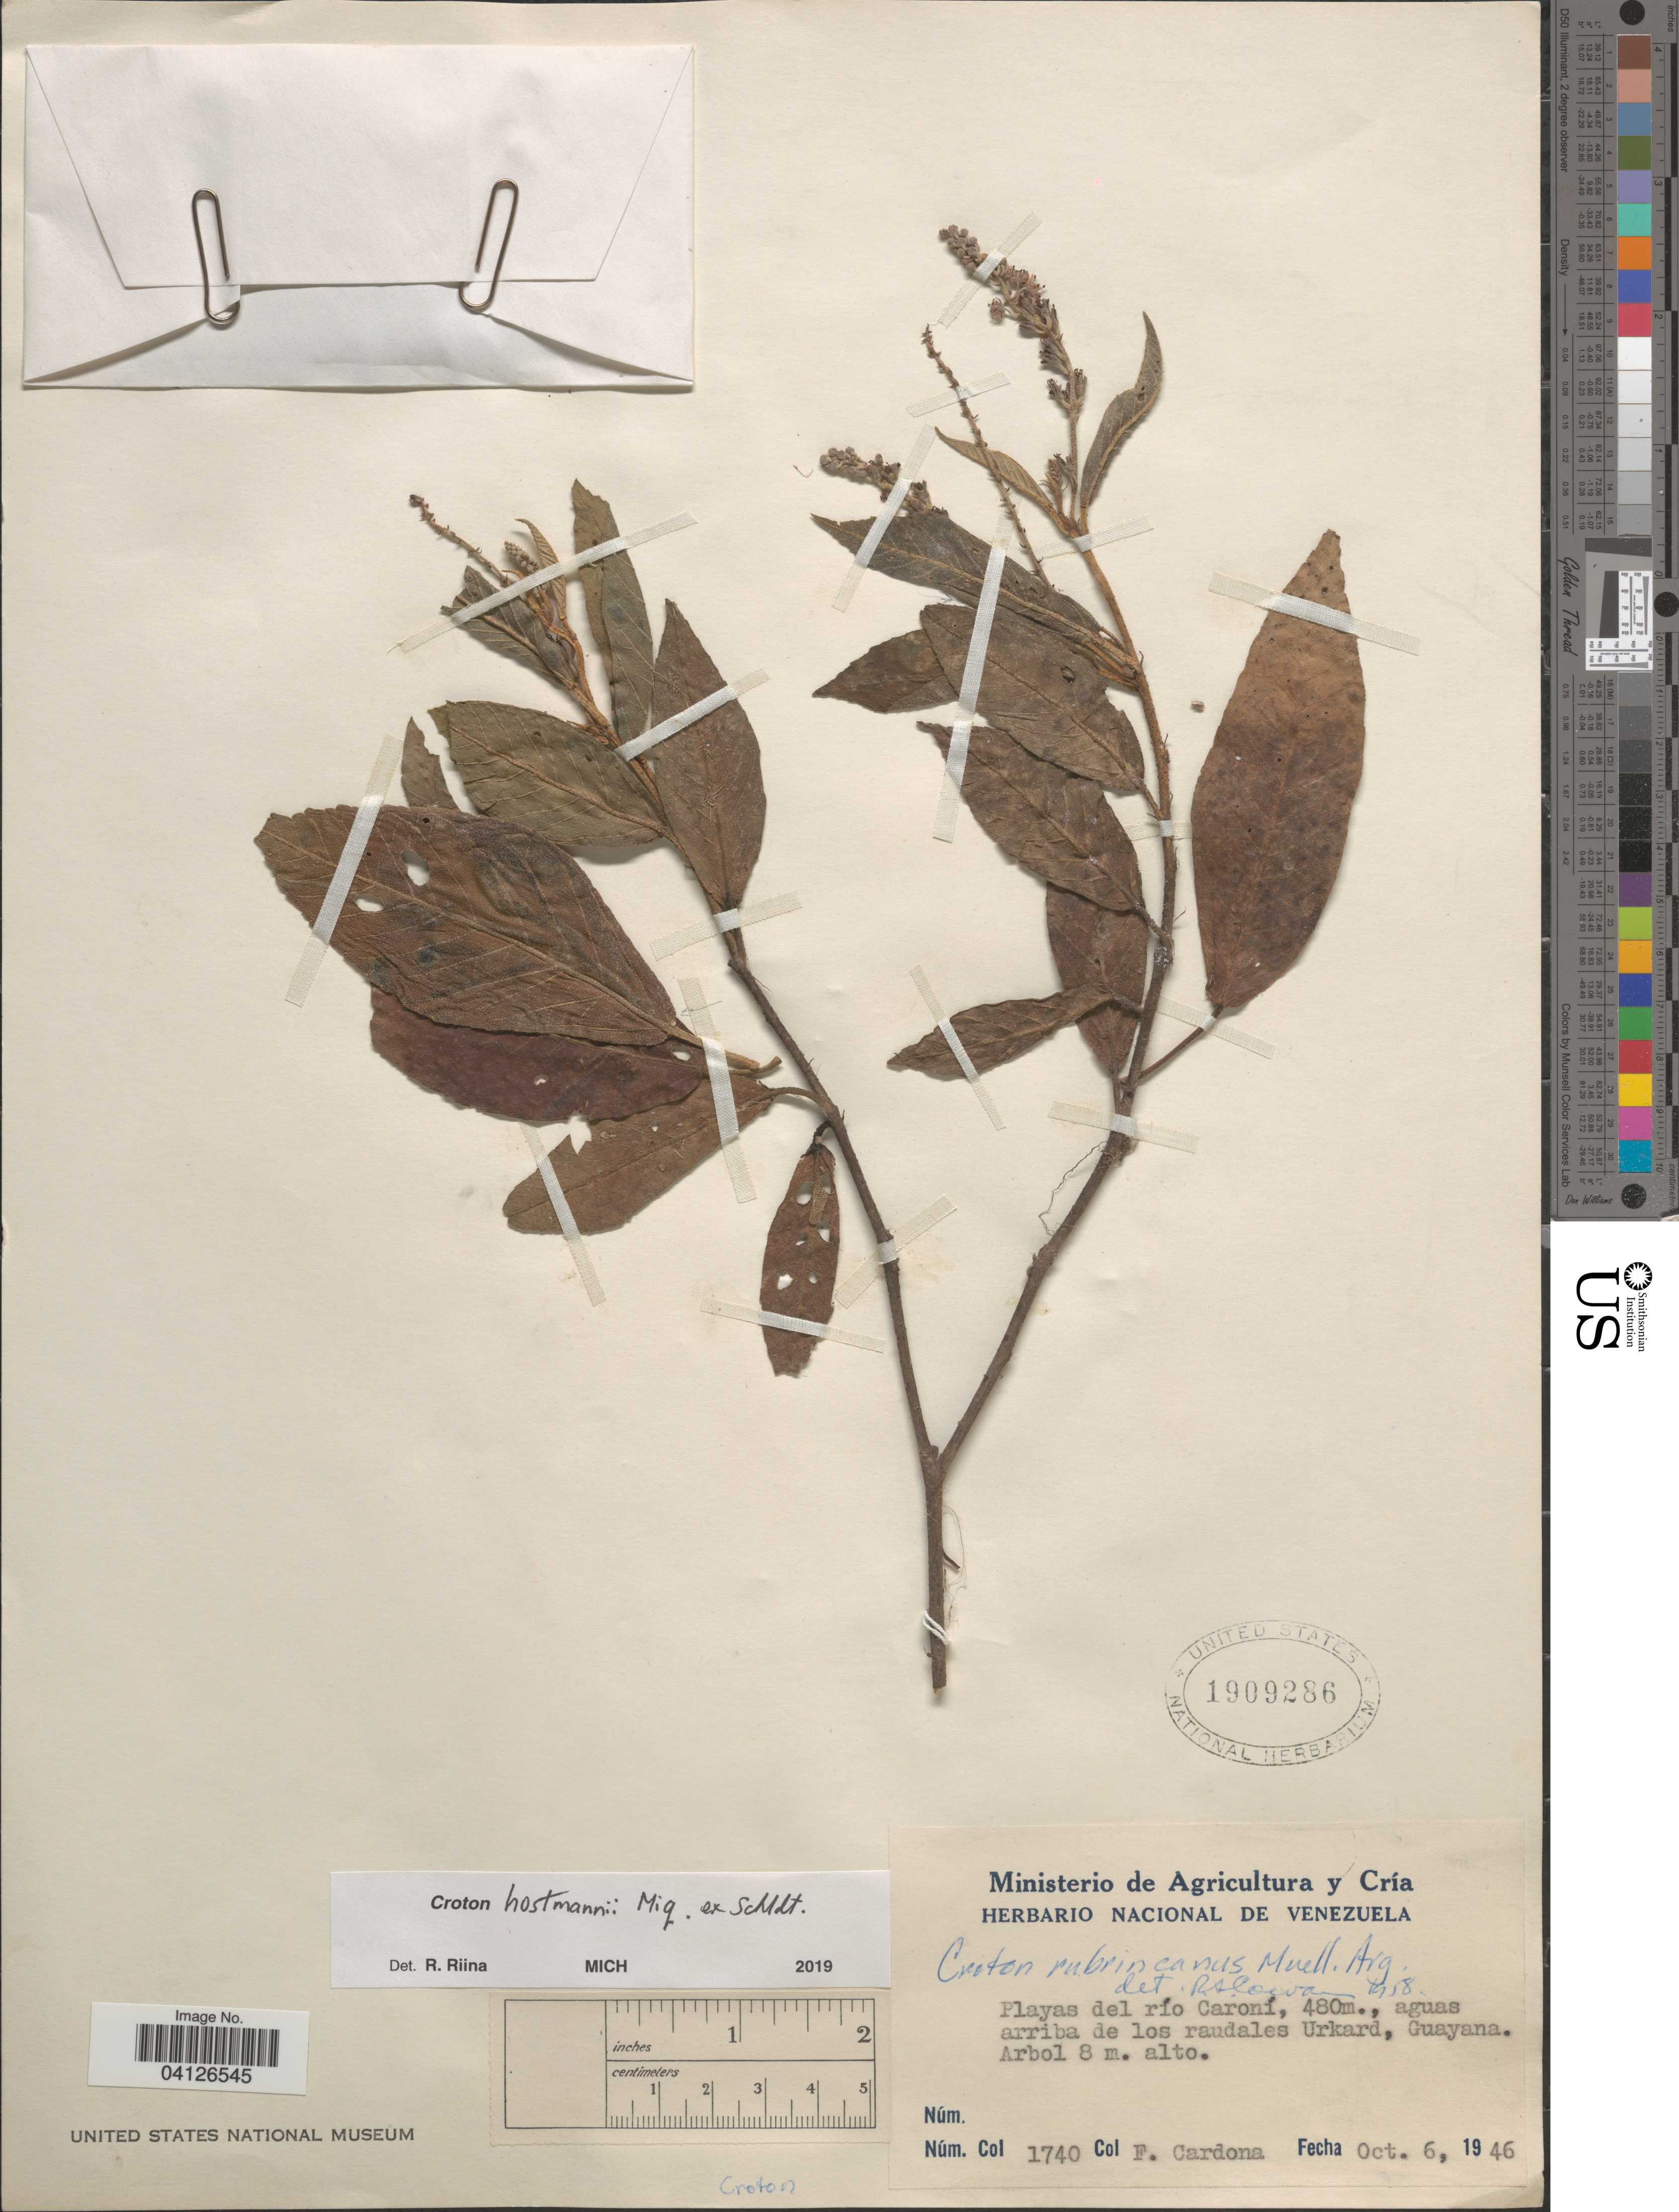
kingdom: Plantae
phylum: Tracheophyta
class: Magnoliopsida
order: Malpighiales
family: Euphorbiaceae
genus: Croton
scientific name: Croton hostmannii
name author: Miq. ex Schltdl.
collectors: F. Cardona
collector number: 1740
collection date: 1946-10-06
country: Venezuela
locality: Playas del río Caroní, aguas arriba de los raudales Urkard, Guayana.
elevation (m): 480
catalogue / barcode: US 1909286